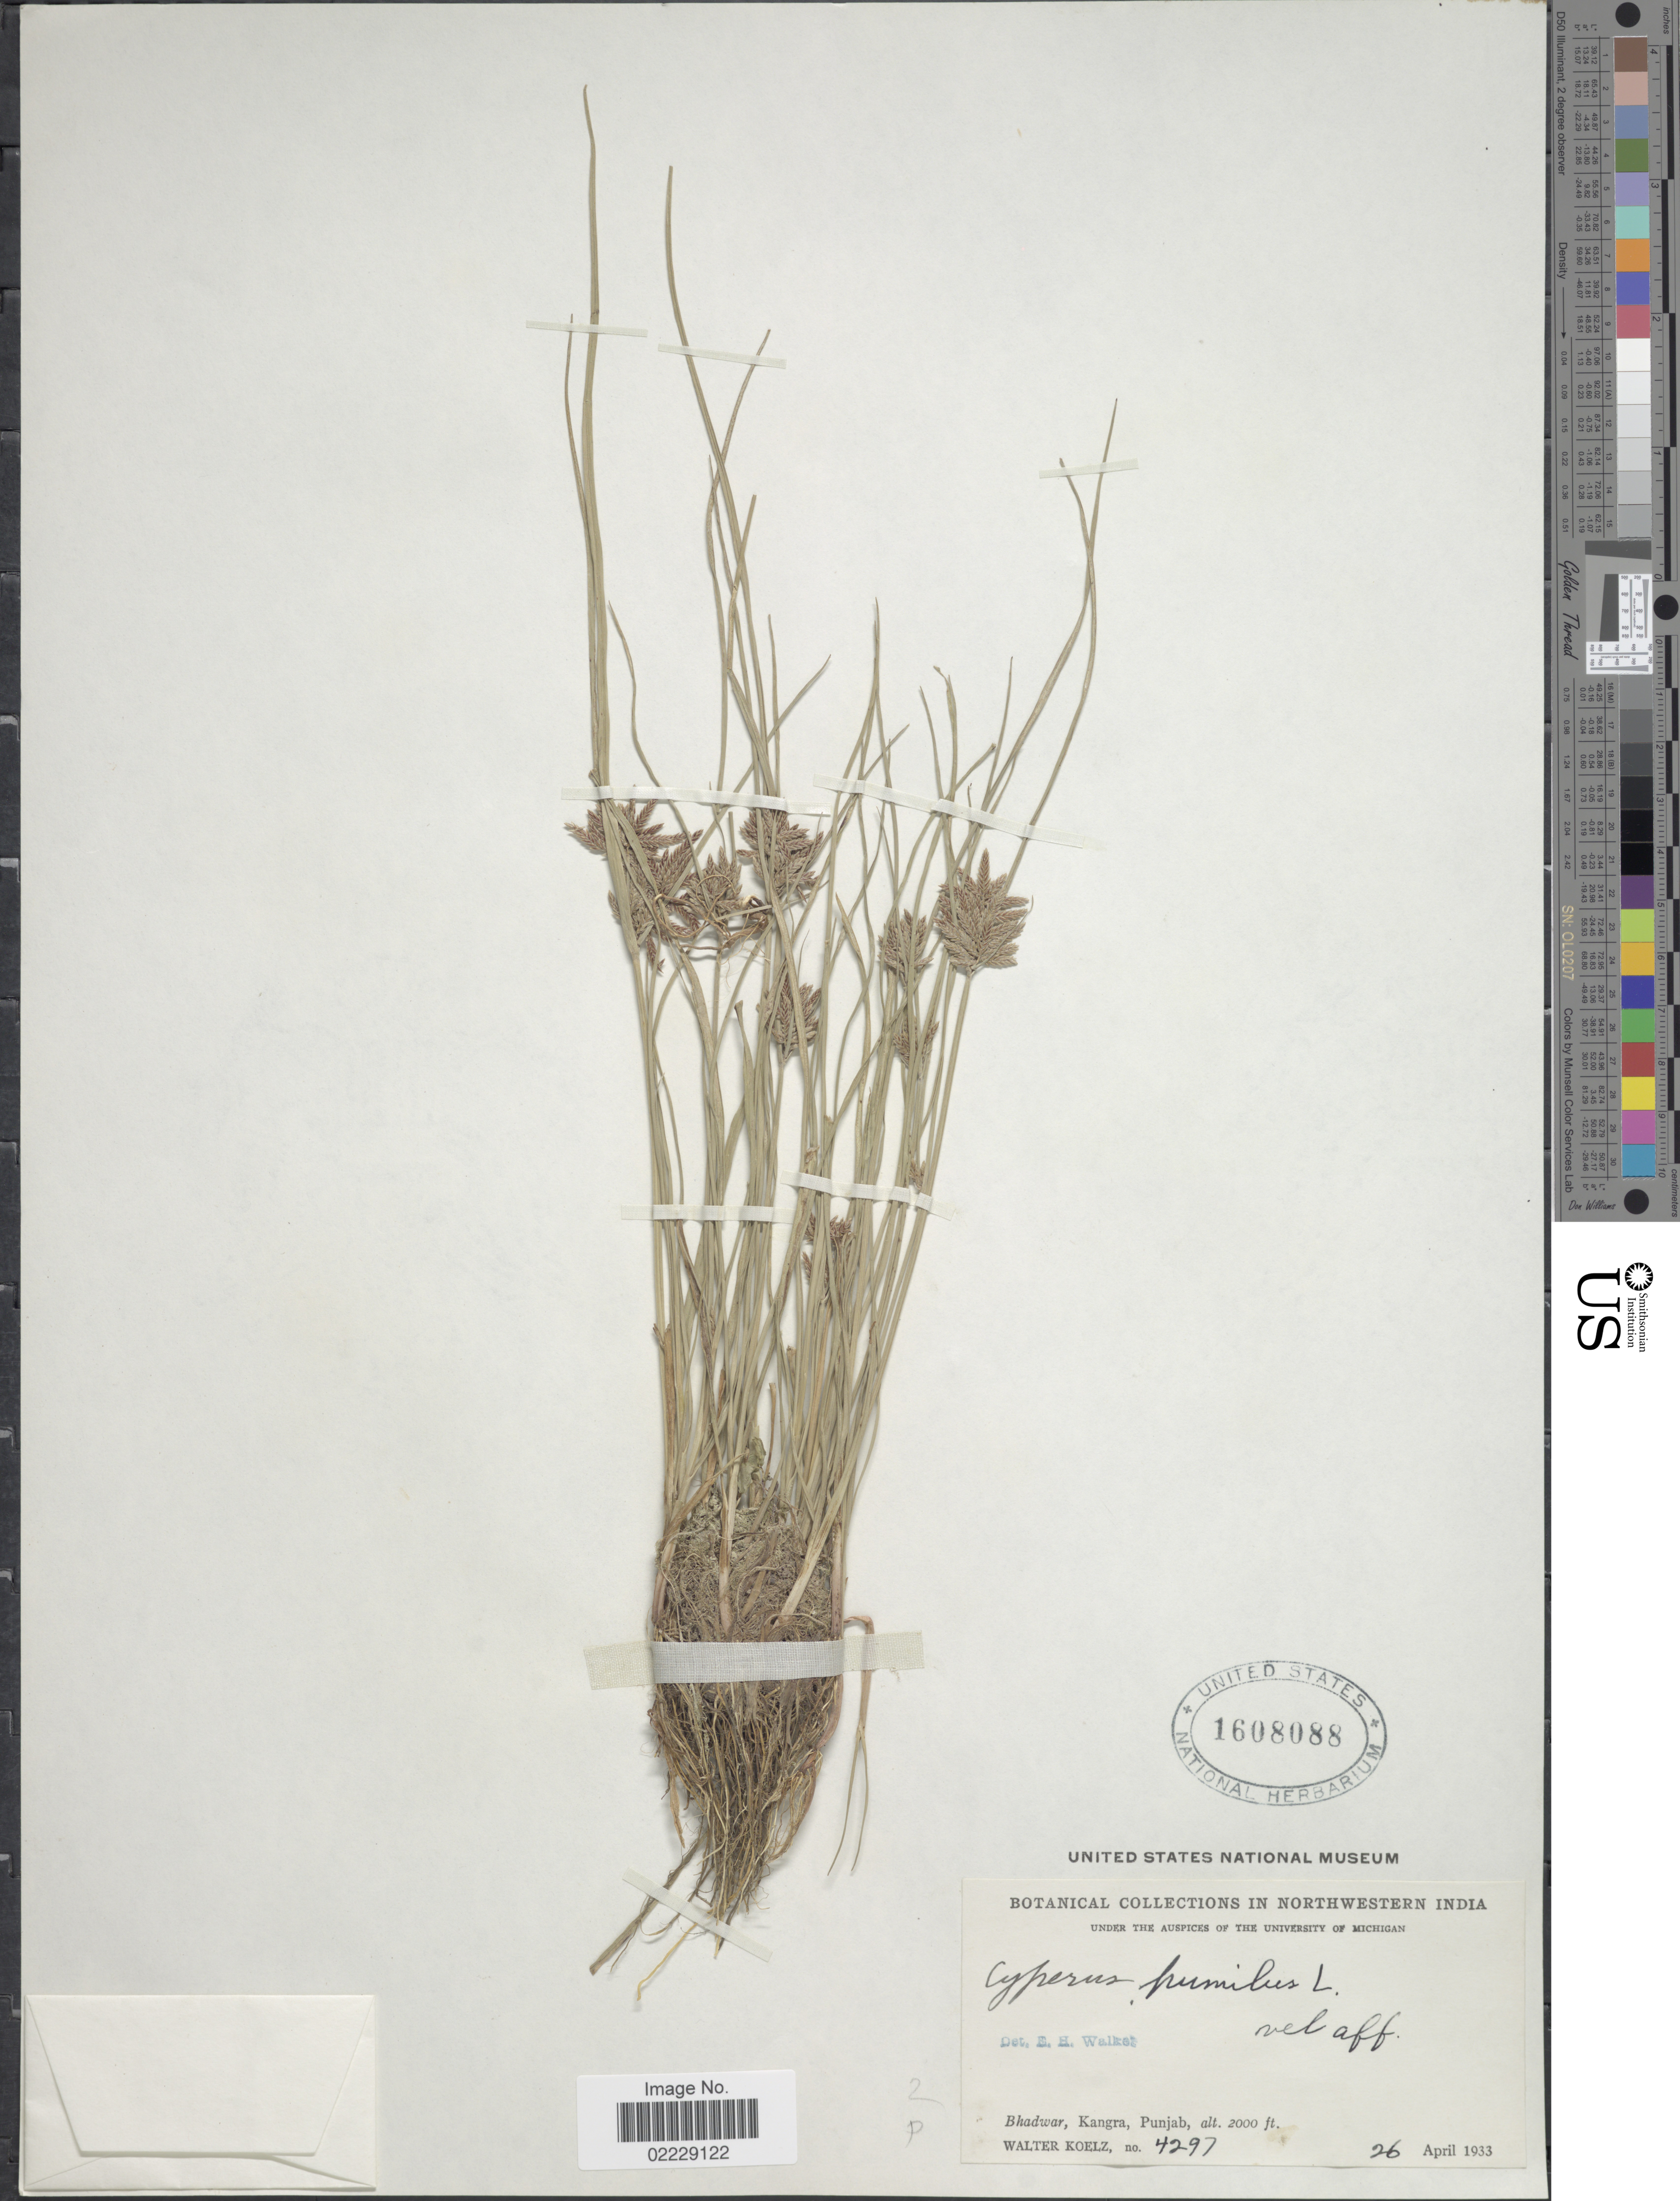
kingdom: Plantae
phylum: Tracheophyta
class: Liliopsida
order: Poales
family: Cyperaceae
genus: Cyperus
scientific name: Cyperus pumilus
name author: L.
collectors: W. N. Koelz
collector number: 4297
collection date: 1933-04-26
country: India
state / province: Punjab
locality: Northwestern India, Bhadwar, Kangra.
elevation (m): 610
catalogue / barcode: US 1608088